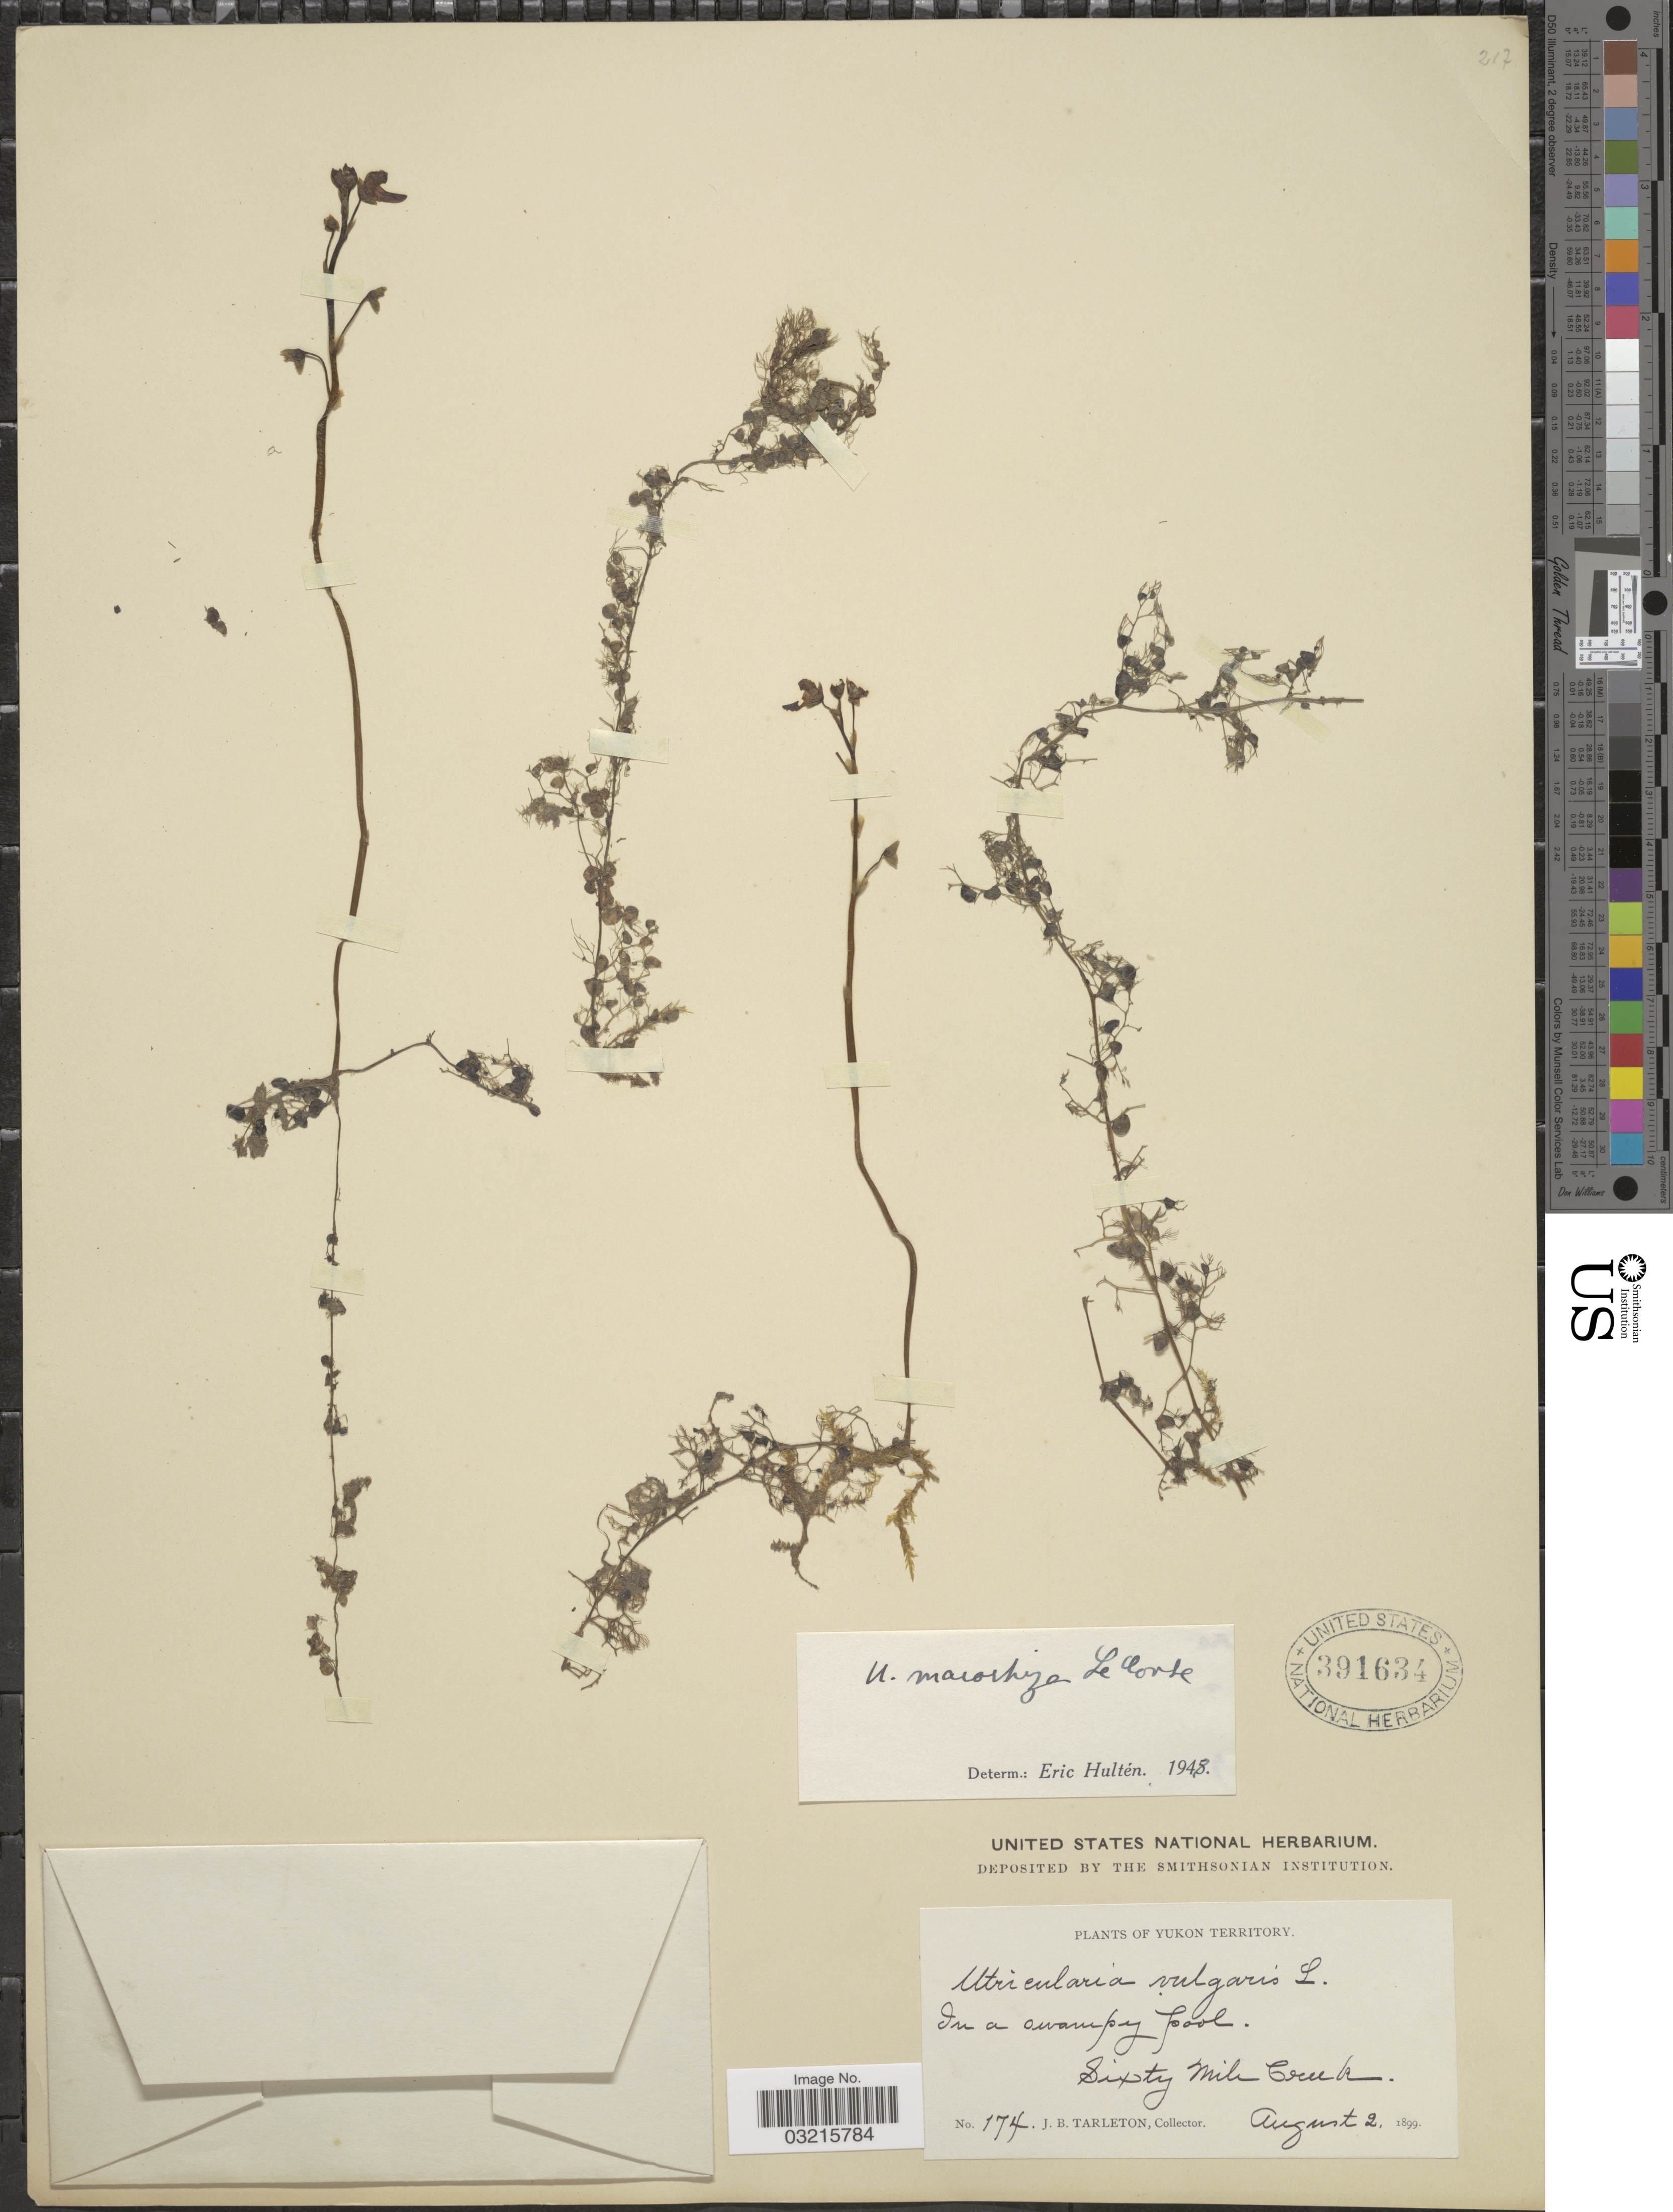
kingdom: Plantae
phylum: Tracheophyta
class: Magnoliopsida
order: Lamiales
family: Lentibulariaceae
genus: Utricularia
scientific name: Utricularia vulgaris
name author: L.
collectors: J. Tarleton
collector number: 174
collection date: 1899-08-02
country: Canada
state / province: Yukon Territory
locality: Sixty Mile Creek.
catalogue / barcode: US 391634